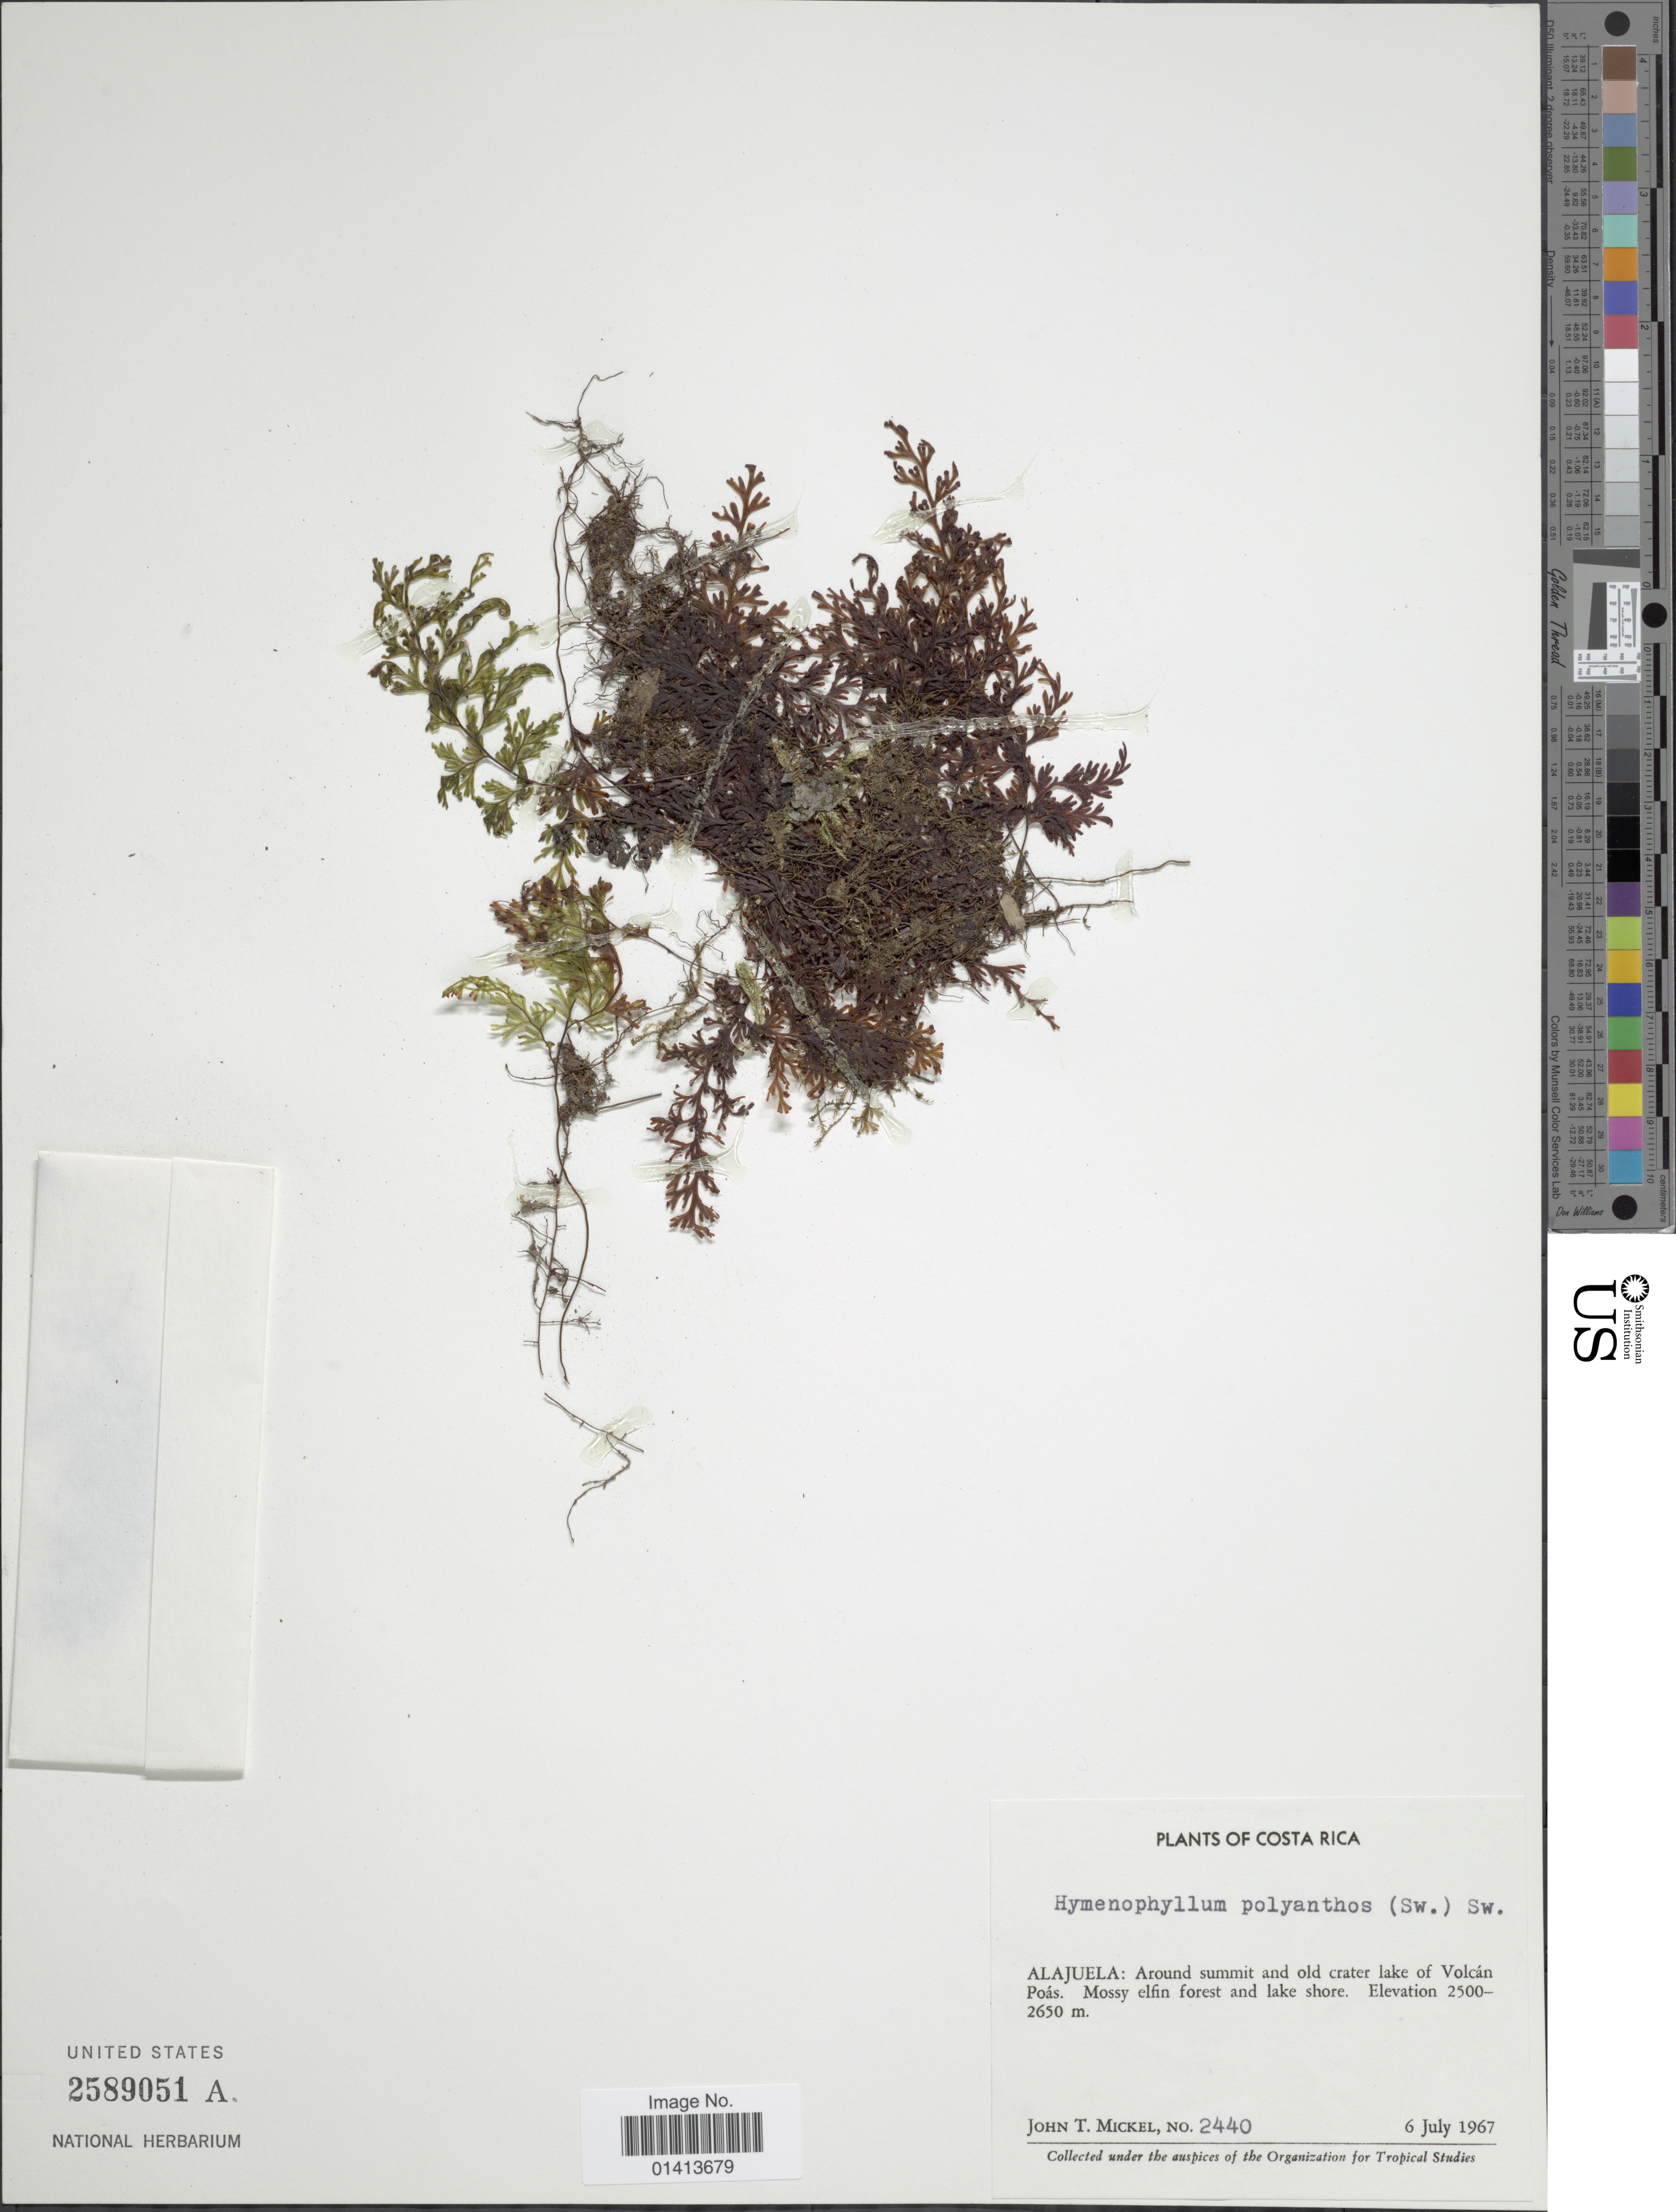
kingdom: Plantae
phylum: Tracheophyta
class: Polypodiopsida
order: Hymenophyllales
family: Hymenophyllaceae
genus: Hymenophyllum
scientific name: Hymenophyllum costaricanum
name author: Bosch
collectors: J. T. Mickel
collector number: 2440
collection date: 1967-07-06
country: Costa Rica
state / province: Alajuela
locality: Around summit and old crater lake of Volcán Poás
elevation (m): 2500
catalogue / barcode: US 2589051A